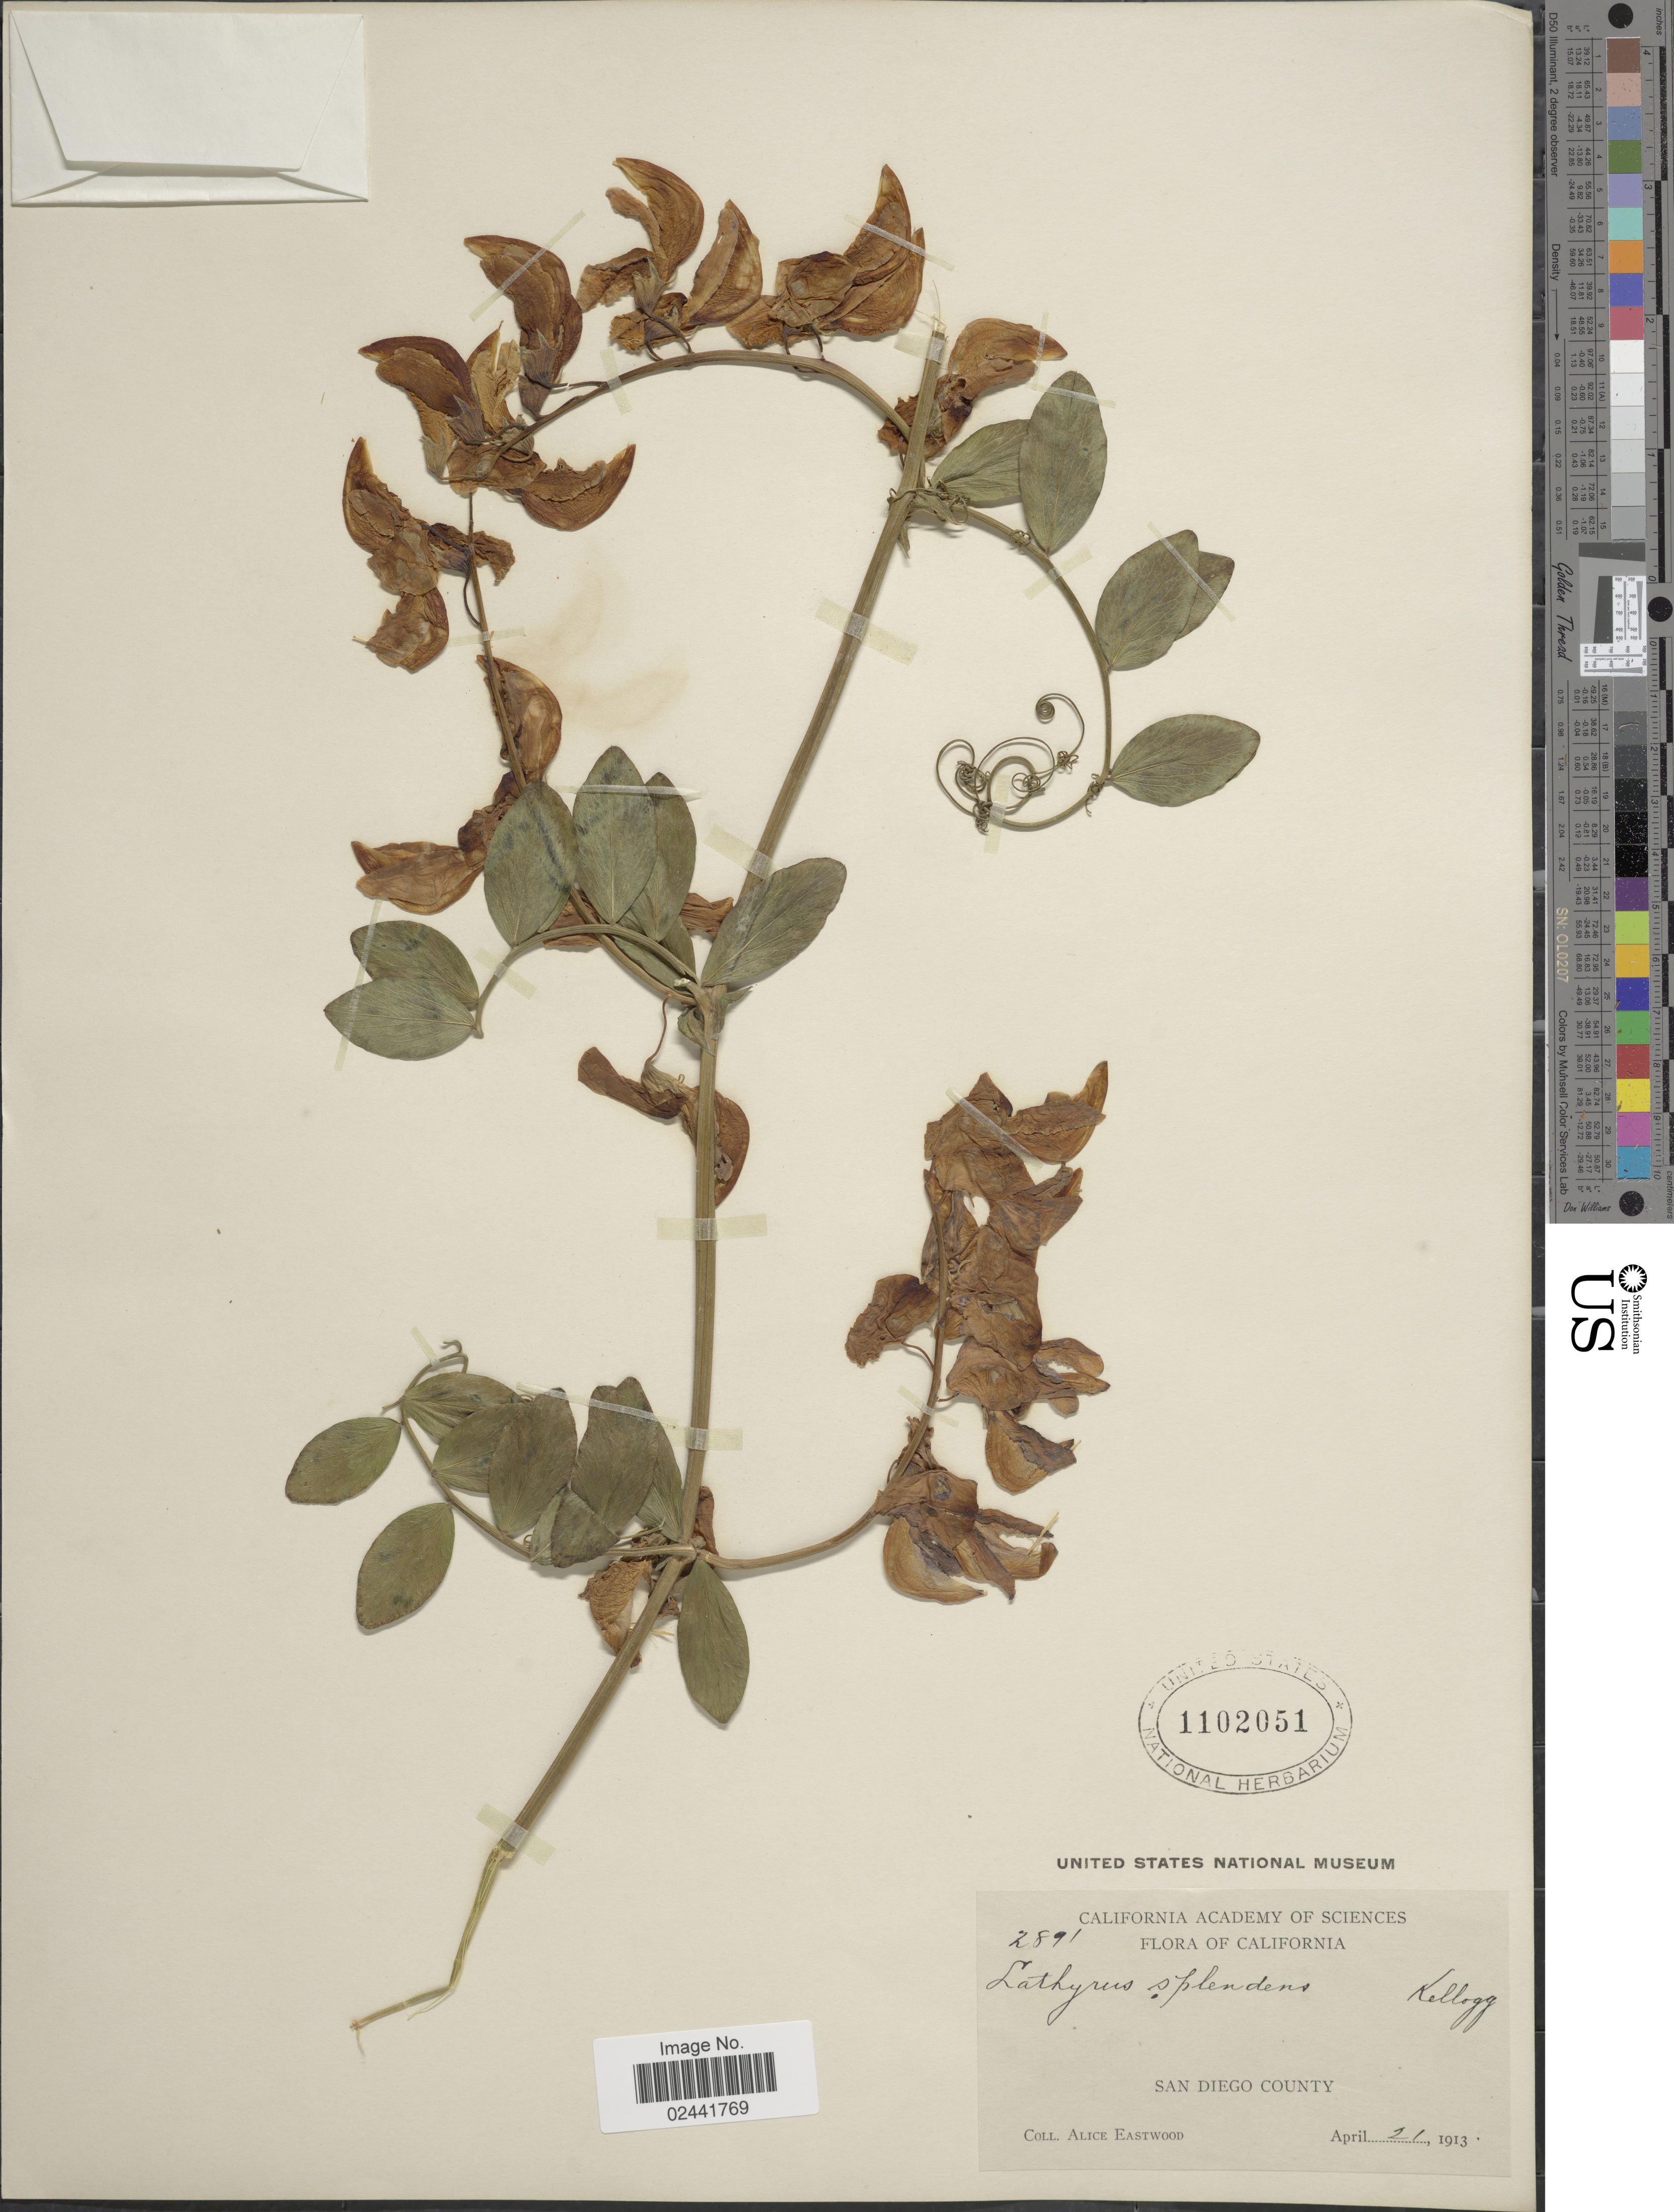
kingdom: Plantae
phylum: Tracheophyta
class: Magnoliopsida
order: Fabales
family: Fabaceae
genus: Lathyrus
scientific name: Lathyrus splendens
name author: Kellogg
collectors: A. Eastwood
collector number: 2891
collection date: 1913-04-21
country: United States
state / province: California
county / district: San Diego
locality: San Diego County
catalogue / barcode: US 1102051